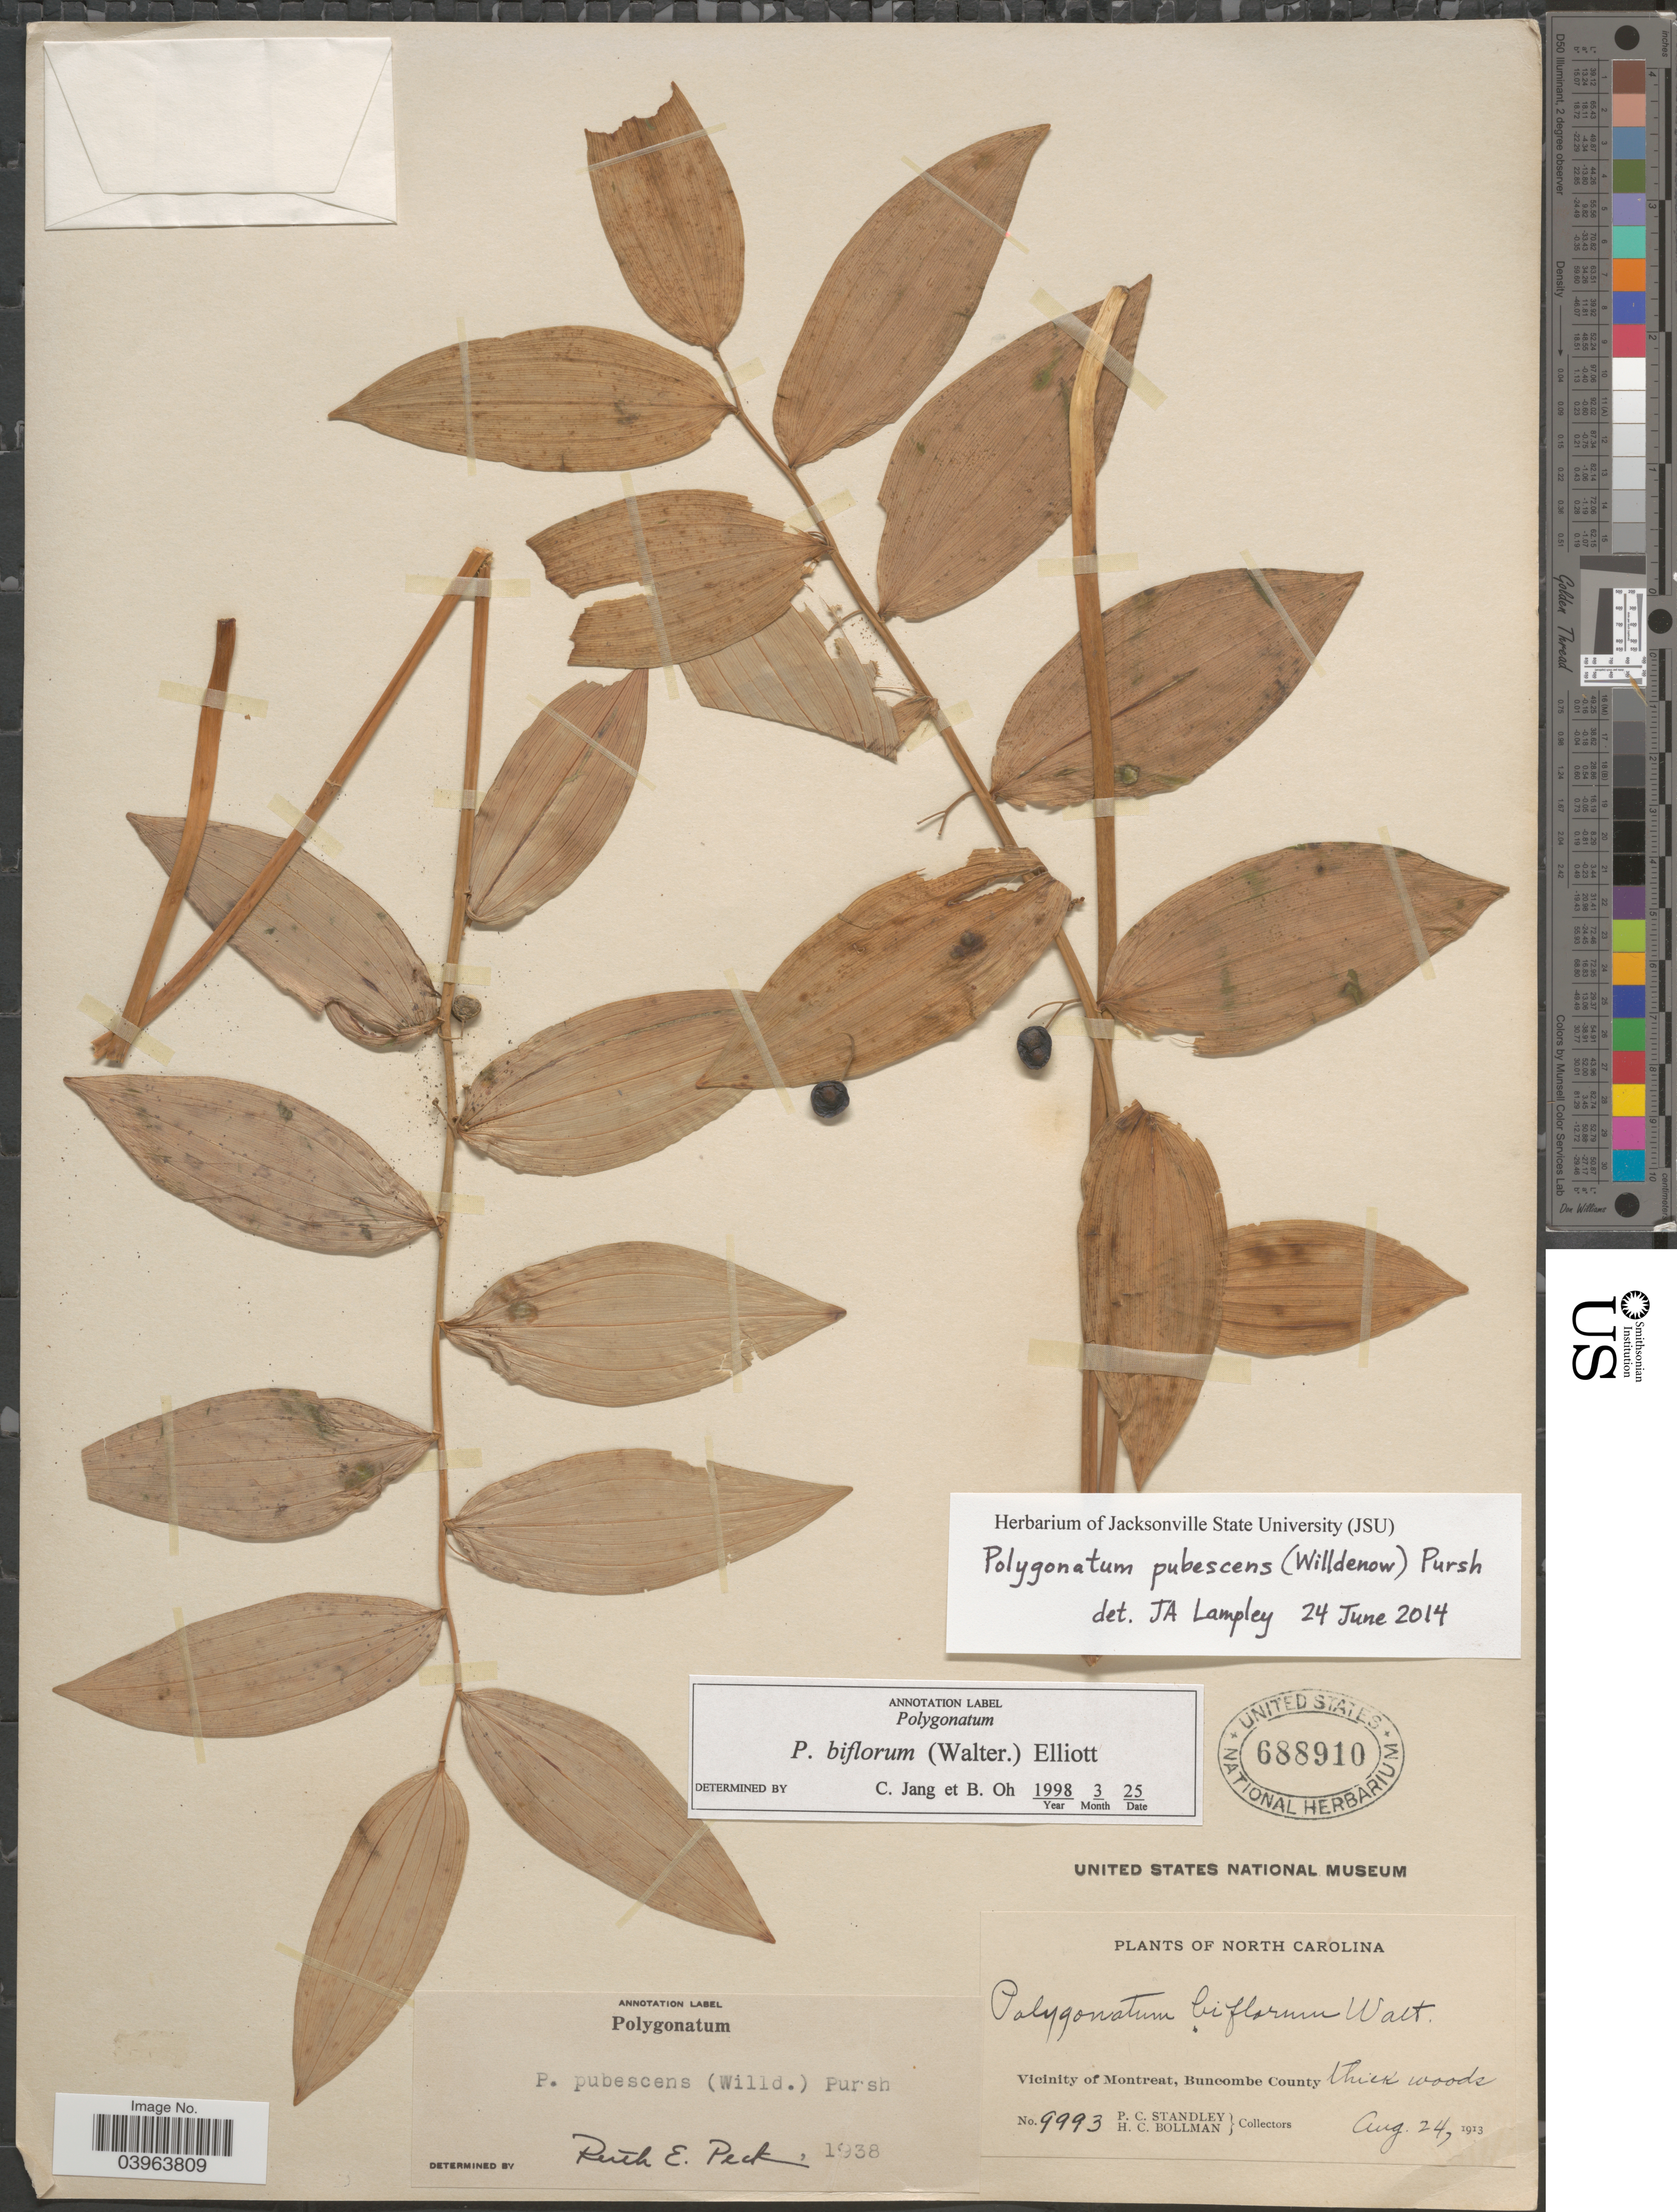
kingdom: Plantae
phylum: Tracheophyta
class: Liliopsida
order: Asparagales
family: Asparagaceae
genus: Polygonatum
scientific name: Polygonatum pubescens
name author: (Willd.) Pursh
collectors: P. C. Standley & H. C. Bollman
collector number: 9993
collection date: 1913-08-24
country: United States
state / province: North Carolina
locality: Vicinity of Montreat, Buncombe County thick woods.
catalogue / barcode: US 688910